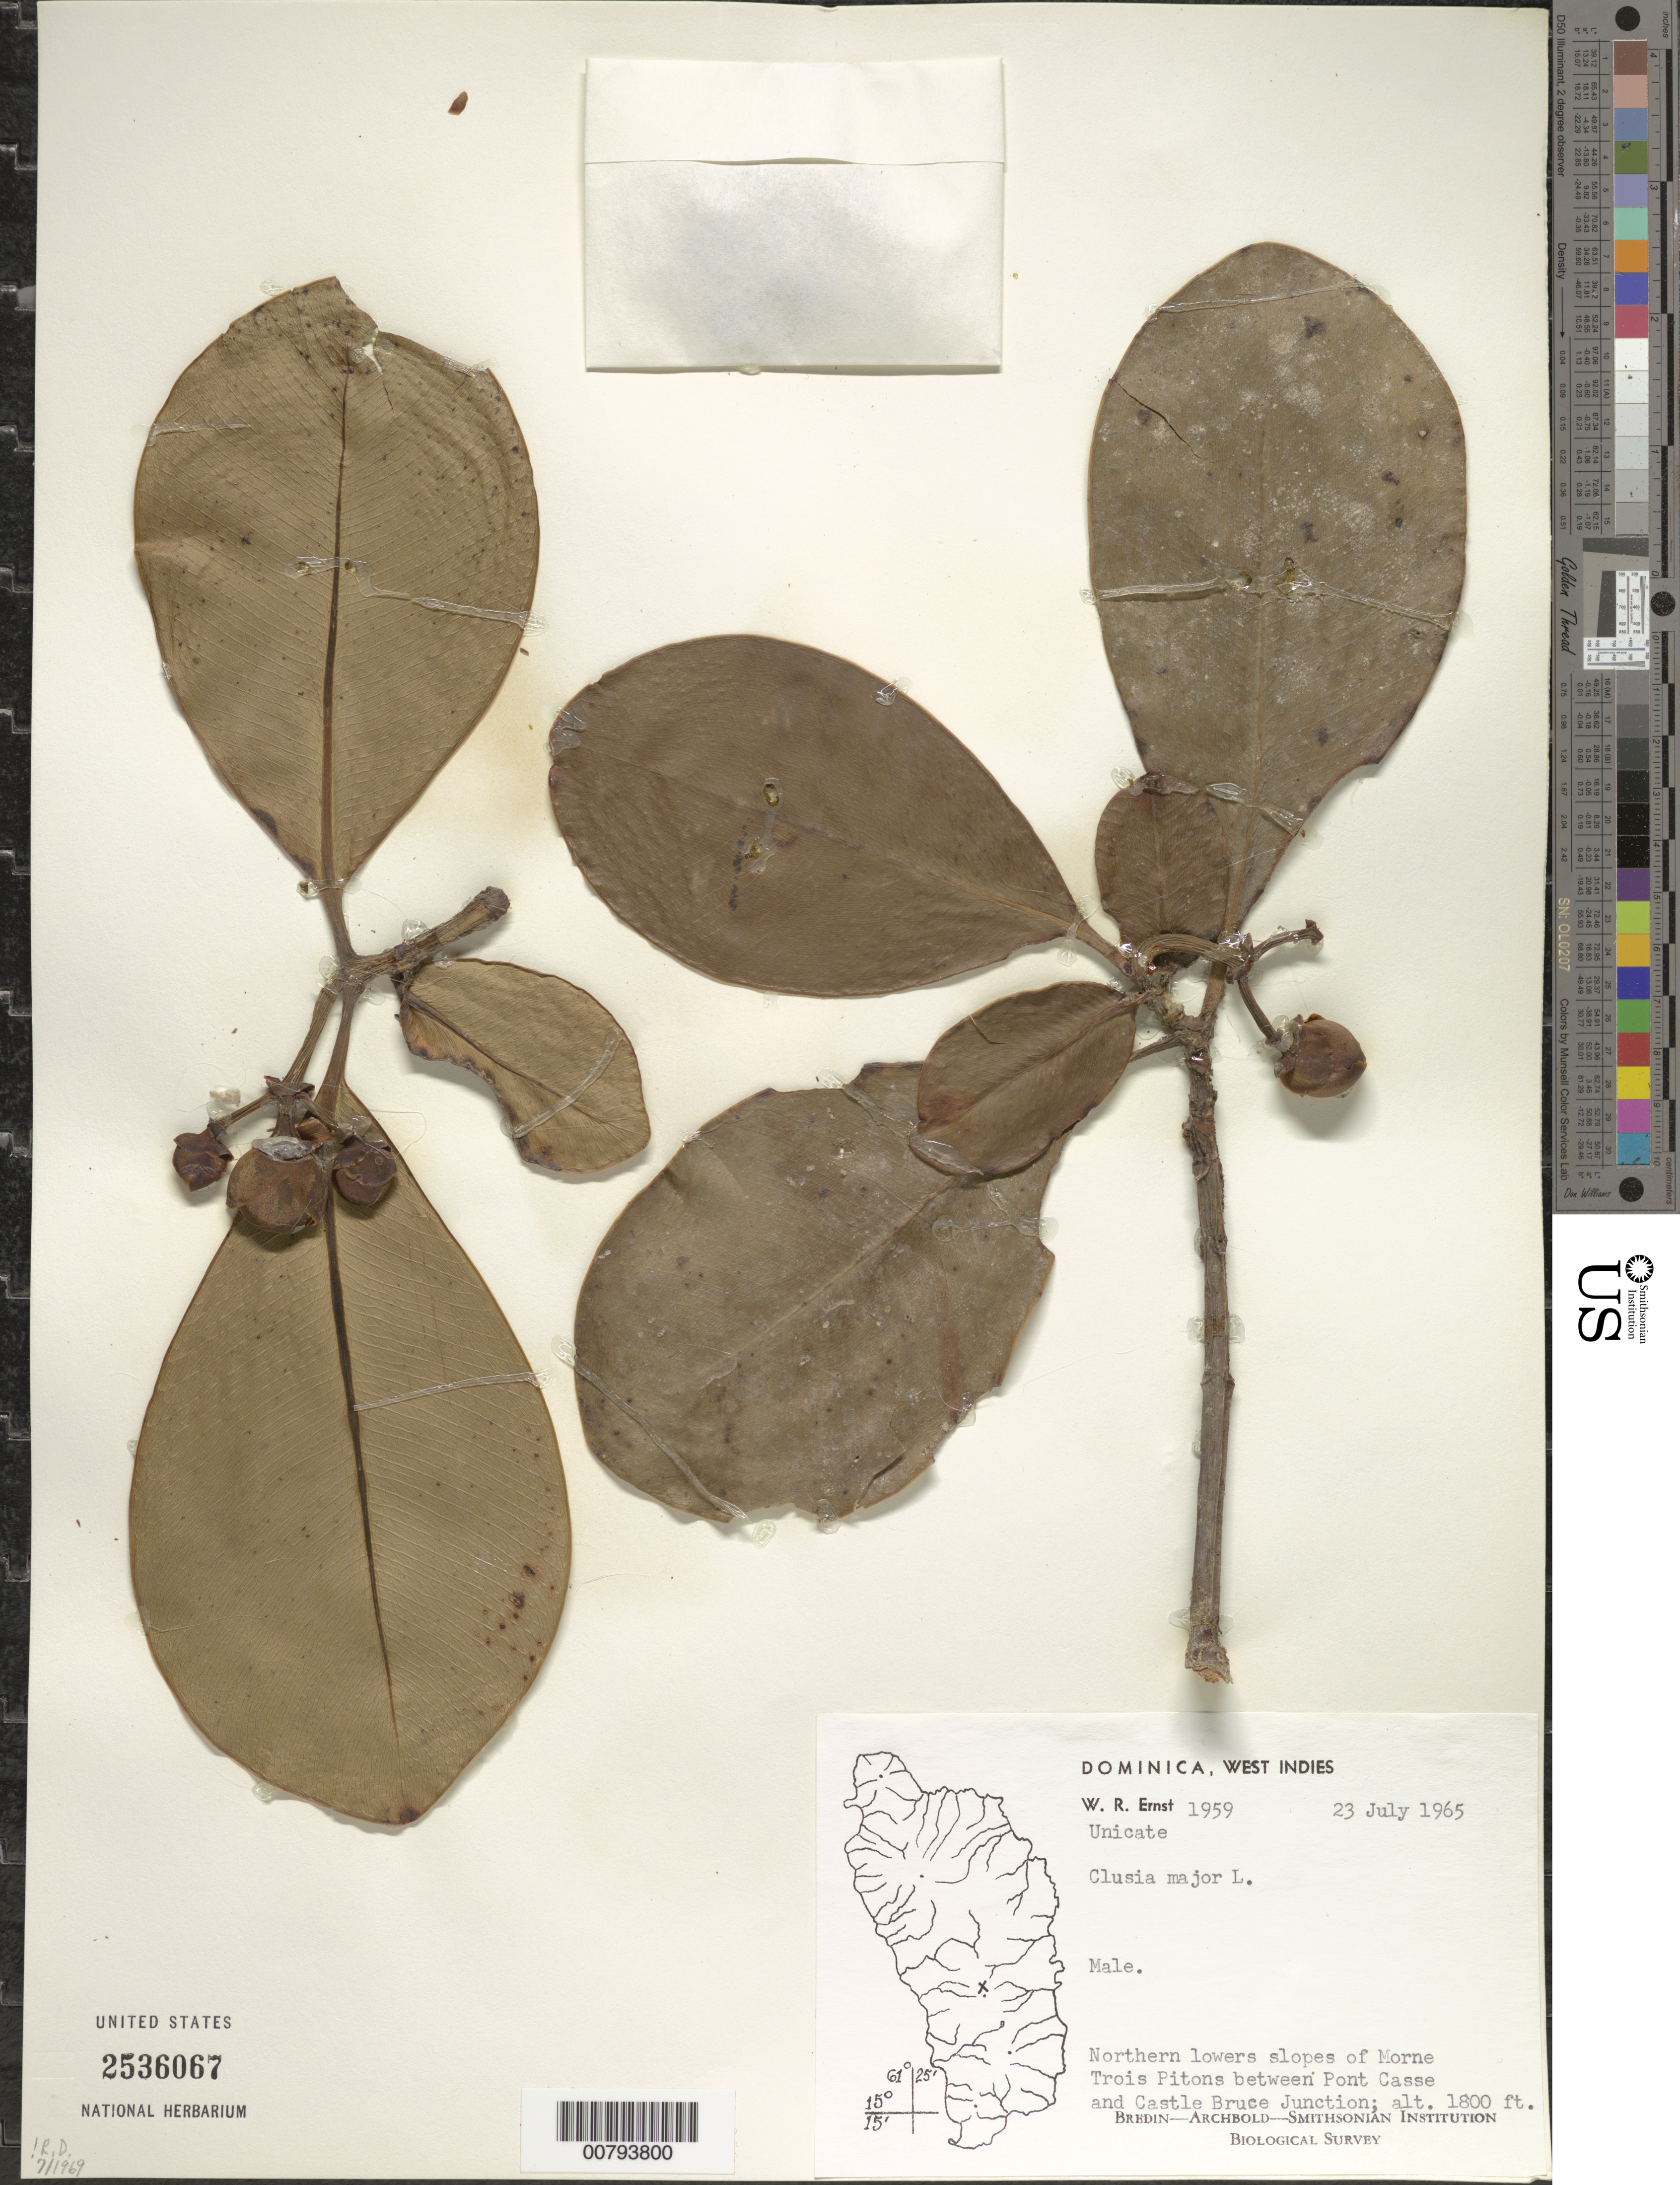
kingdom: Plantae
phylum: Tracheophyta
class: Magnoliopsida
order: Malpighiales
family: Clusiaceae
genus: Clusia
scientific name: Clusia major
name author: L.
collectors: W. R. Ernst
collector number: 1959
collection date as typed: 23 Jul 1965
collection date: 1965-07-23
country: Dominica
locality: Northern lower slopes of Morne Trois Pitons between Pont Casse and Castle Bruce junction.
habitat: Lower morne slopes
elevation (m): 549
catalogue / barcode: US 2536067